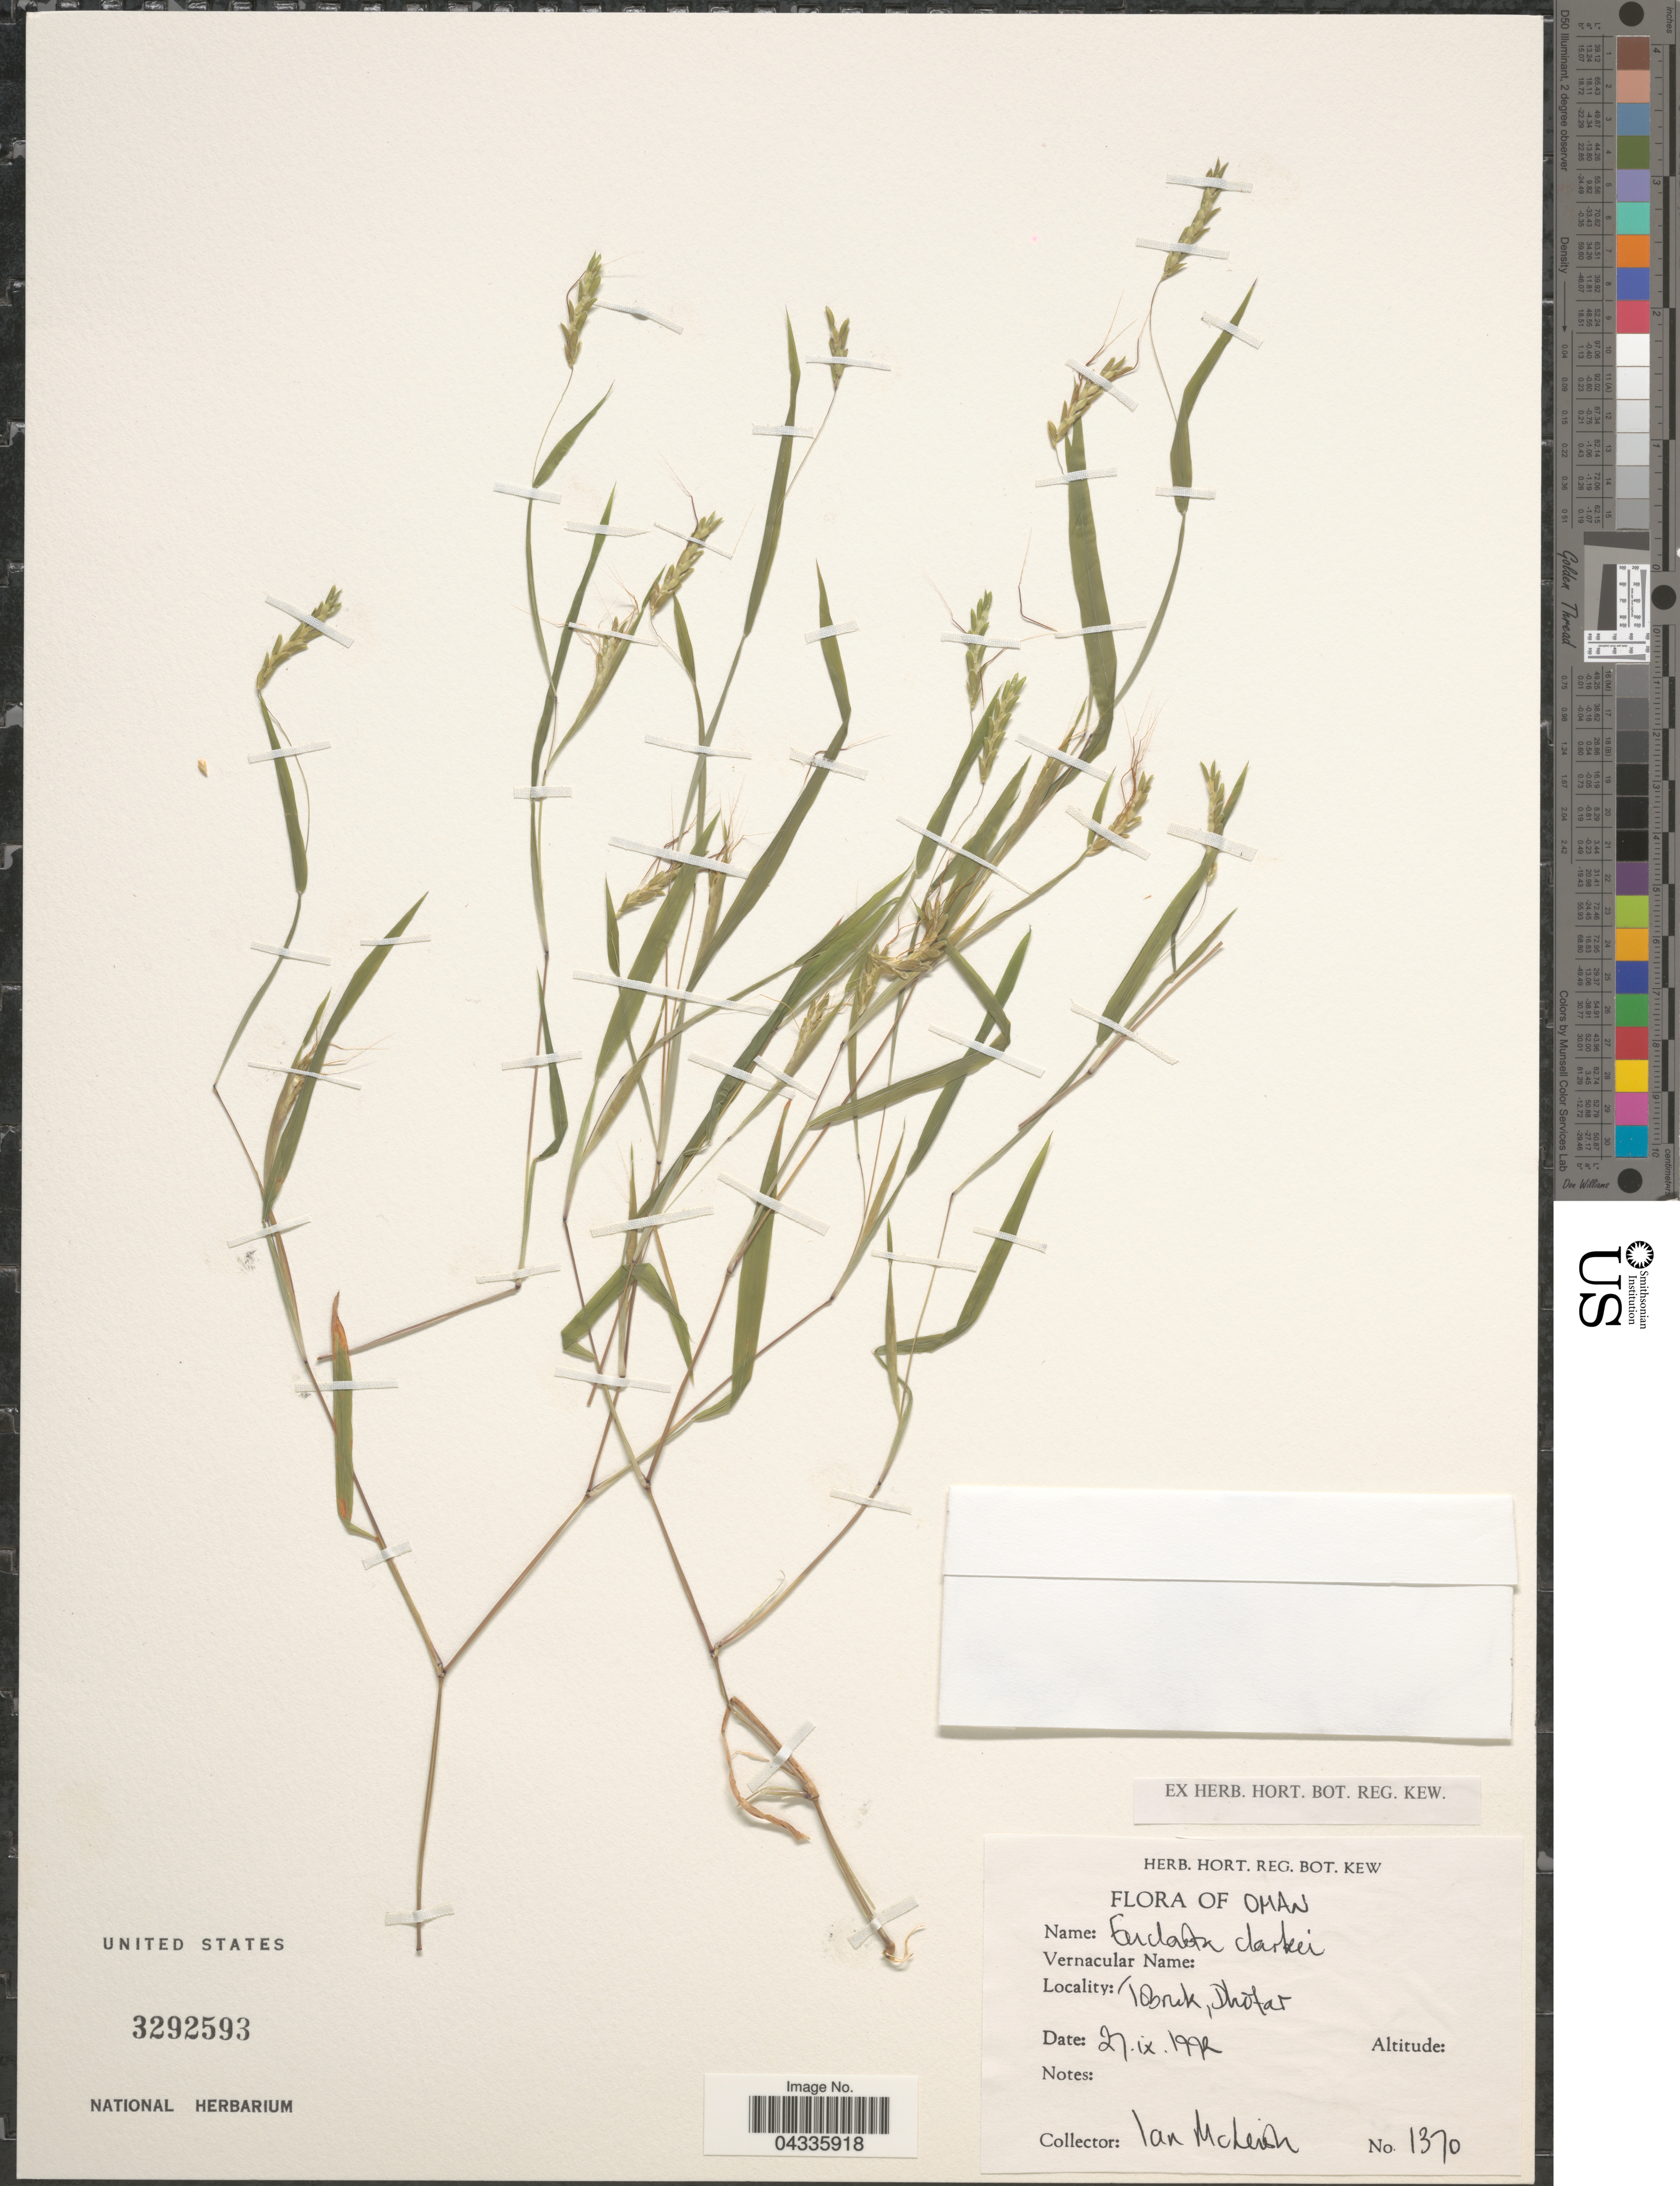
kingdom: Plantae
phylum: Tracheophyta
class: Liliopsida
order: Poales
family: Poaceae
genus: Euclasta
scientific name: Euclasta clarkei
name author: (Hack.) Cope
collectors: I. McLeon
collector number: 1370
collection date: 1992-09-27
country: Oman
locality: Tobruk, Dhofar.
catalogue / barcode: US 3292593